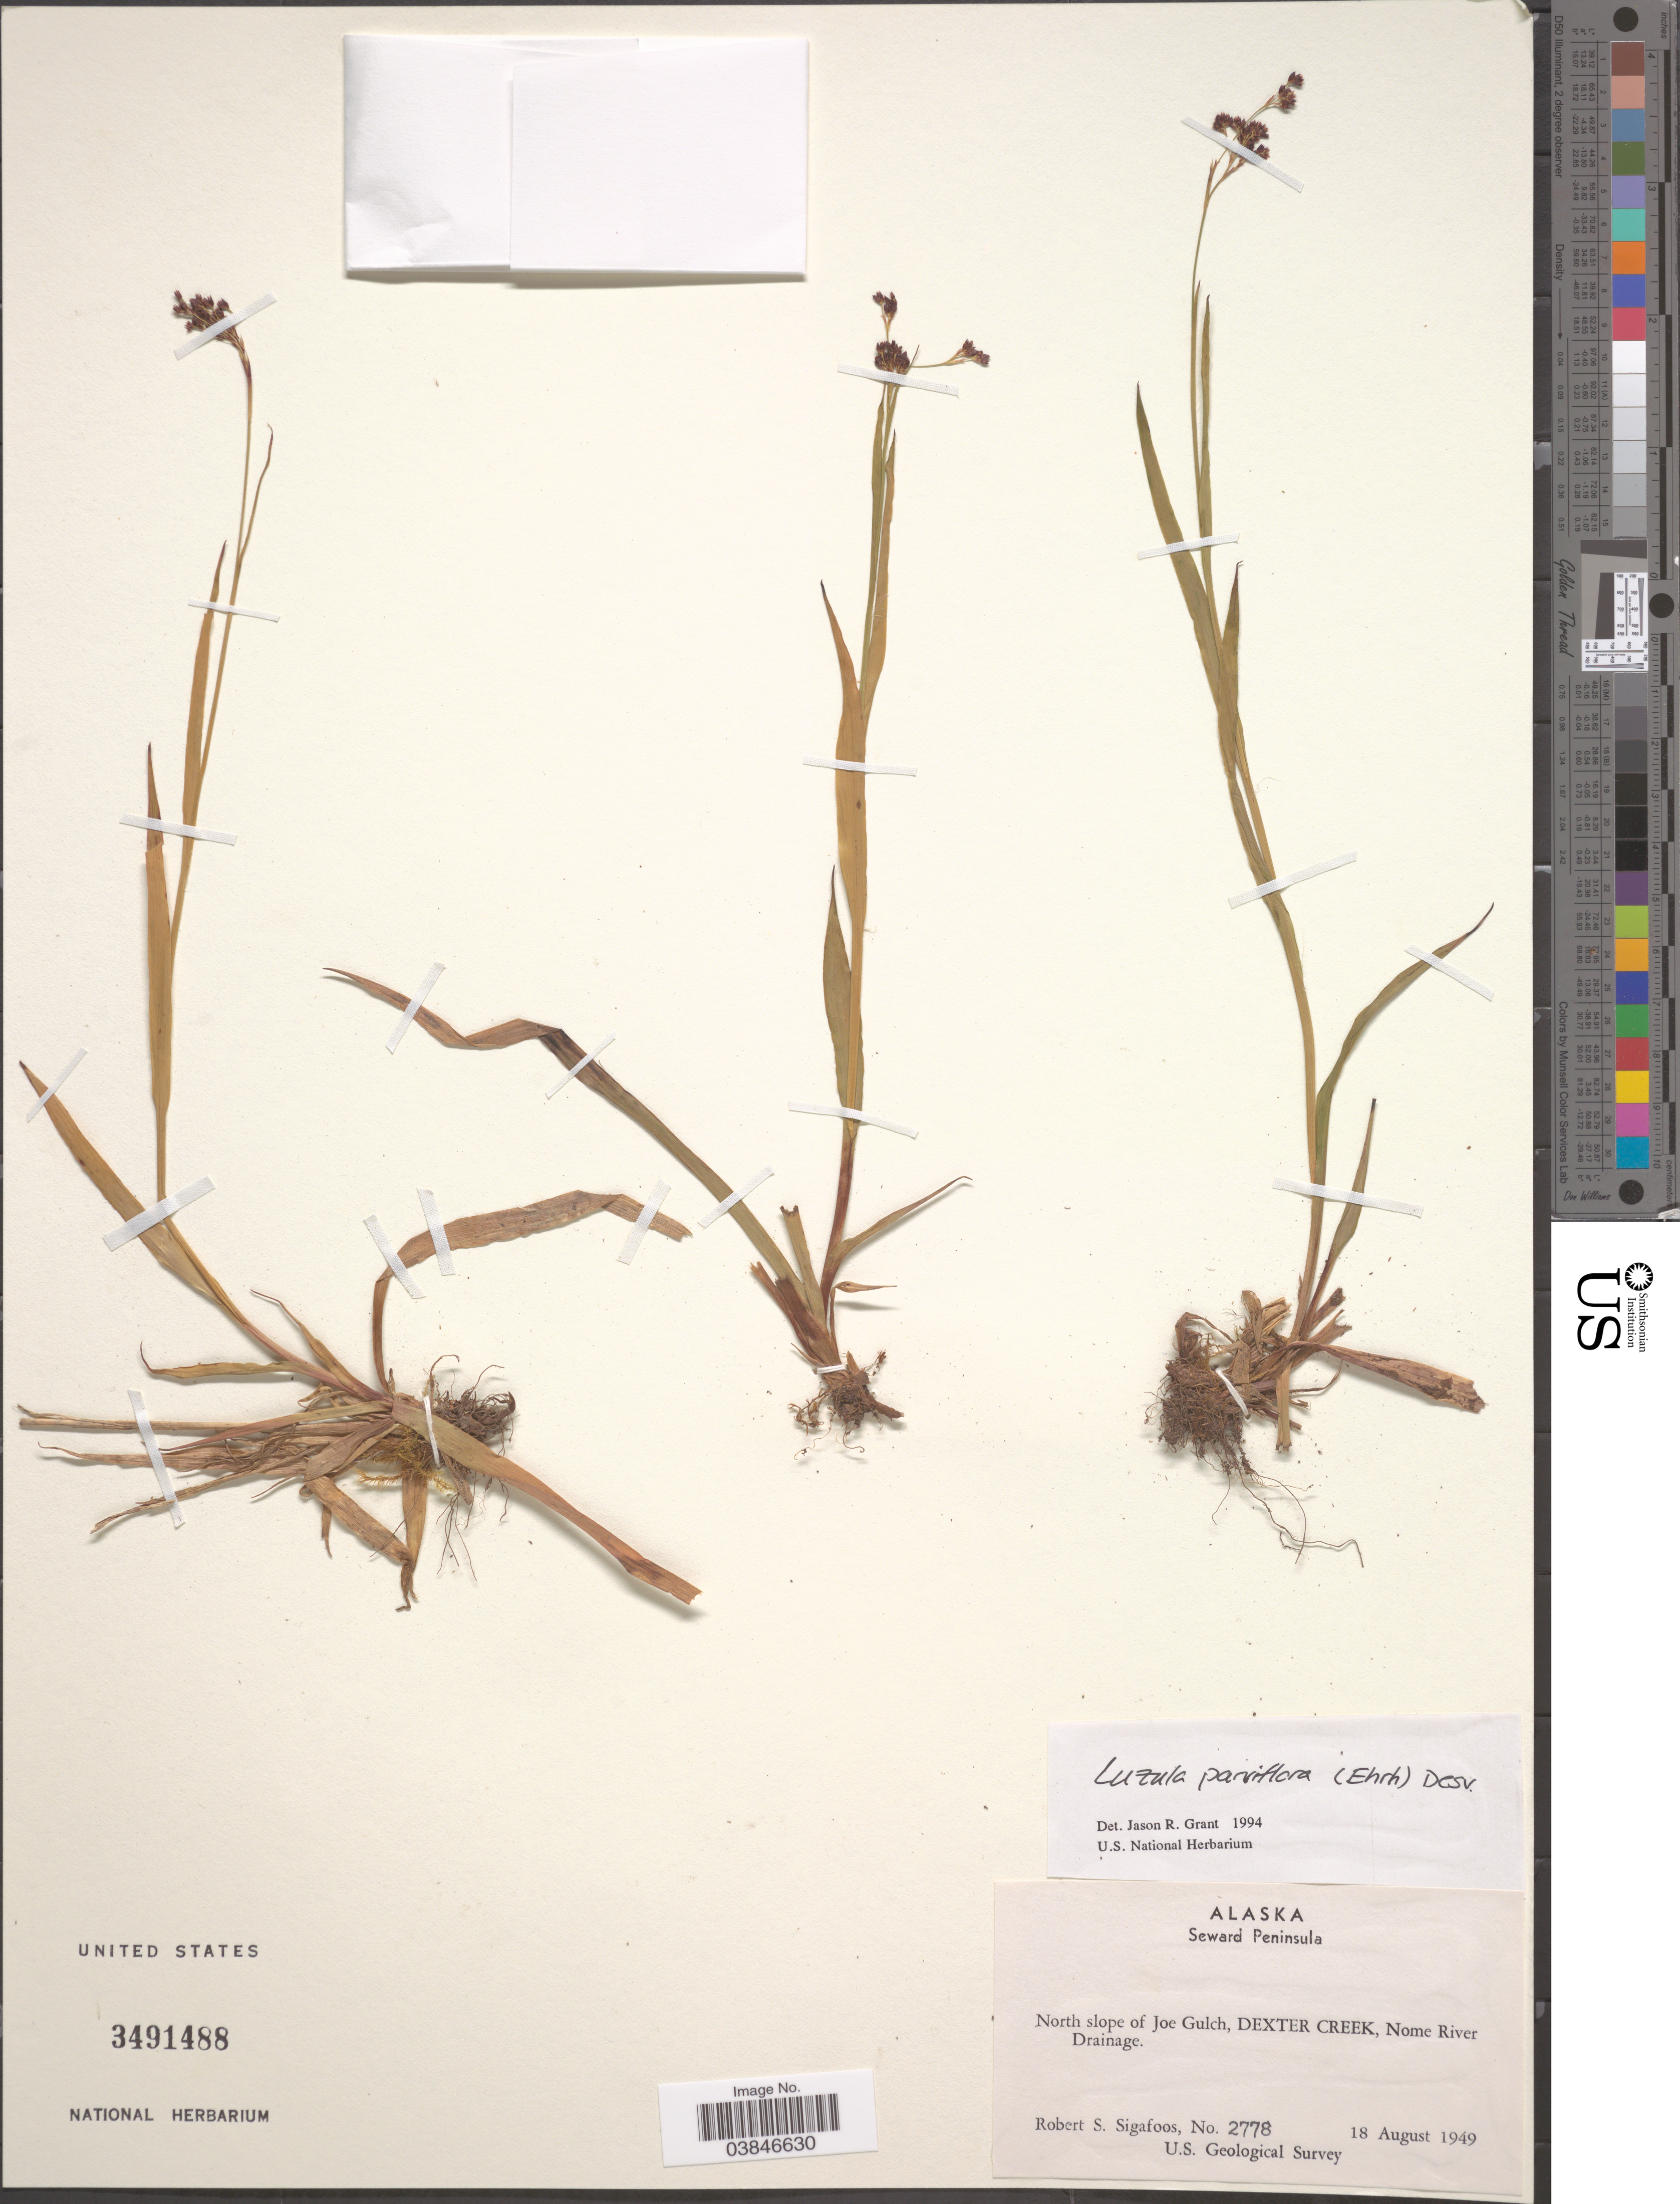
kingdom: Plantae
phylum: Tracheophyta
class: Liliopsida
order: Poales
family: Juncaceae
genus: Luzula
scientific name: Luzula parviflora subsp. parviflora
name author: (Ehrh.) Desv.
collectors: R. Sigafoos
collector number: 2778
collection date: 1949-08-18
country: United States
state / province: Alaska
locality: Seward Peninsula. North slope of Joe Gulch, Dexter Creek, Nome River Drainage.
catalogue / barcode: US 3491488